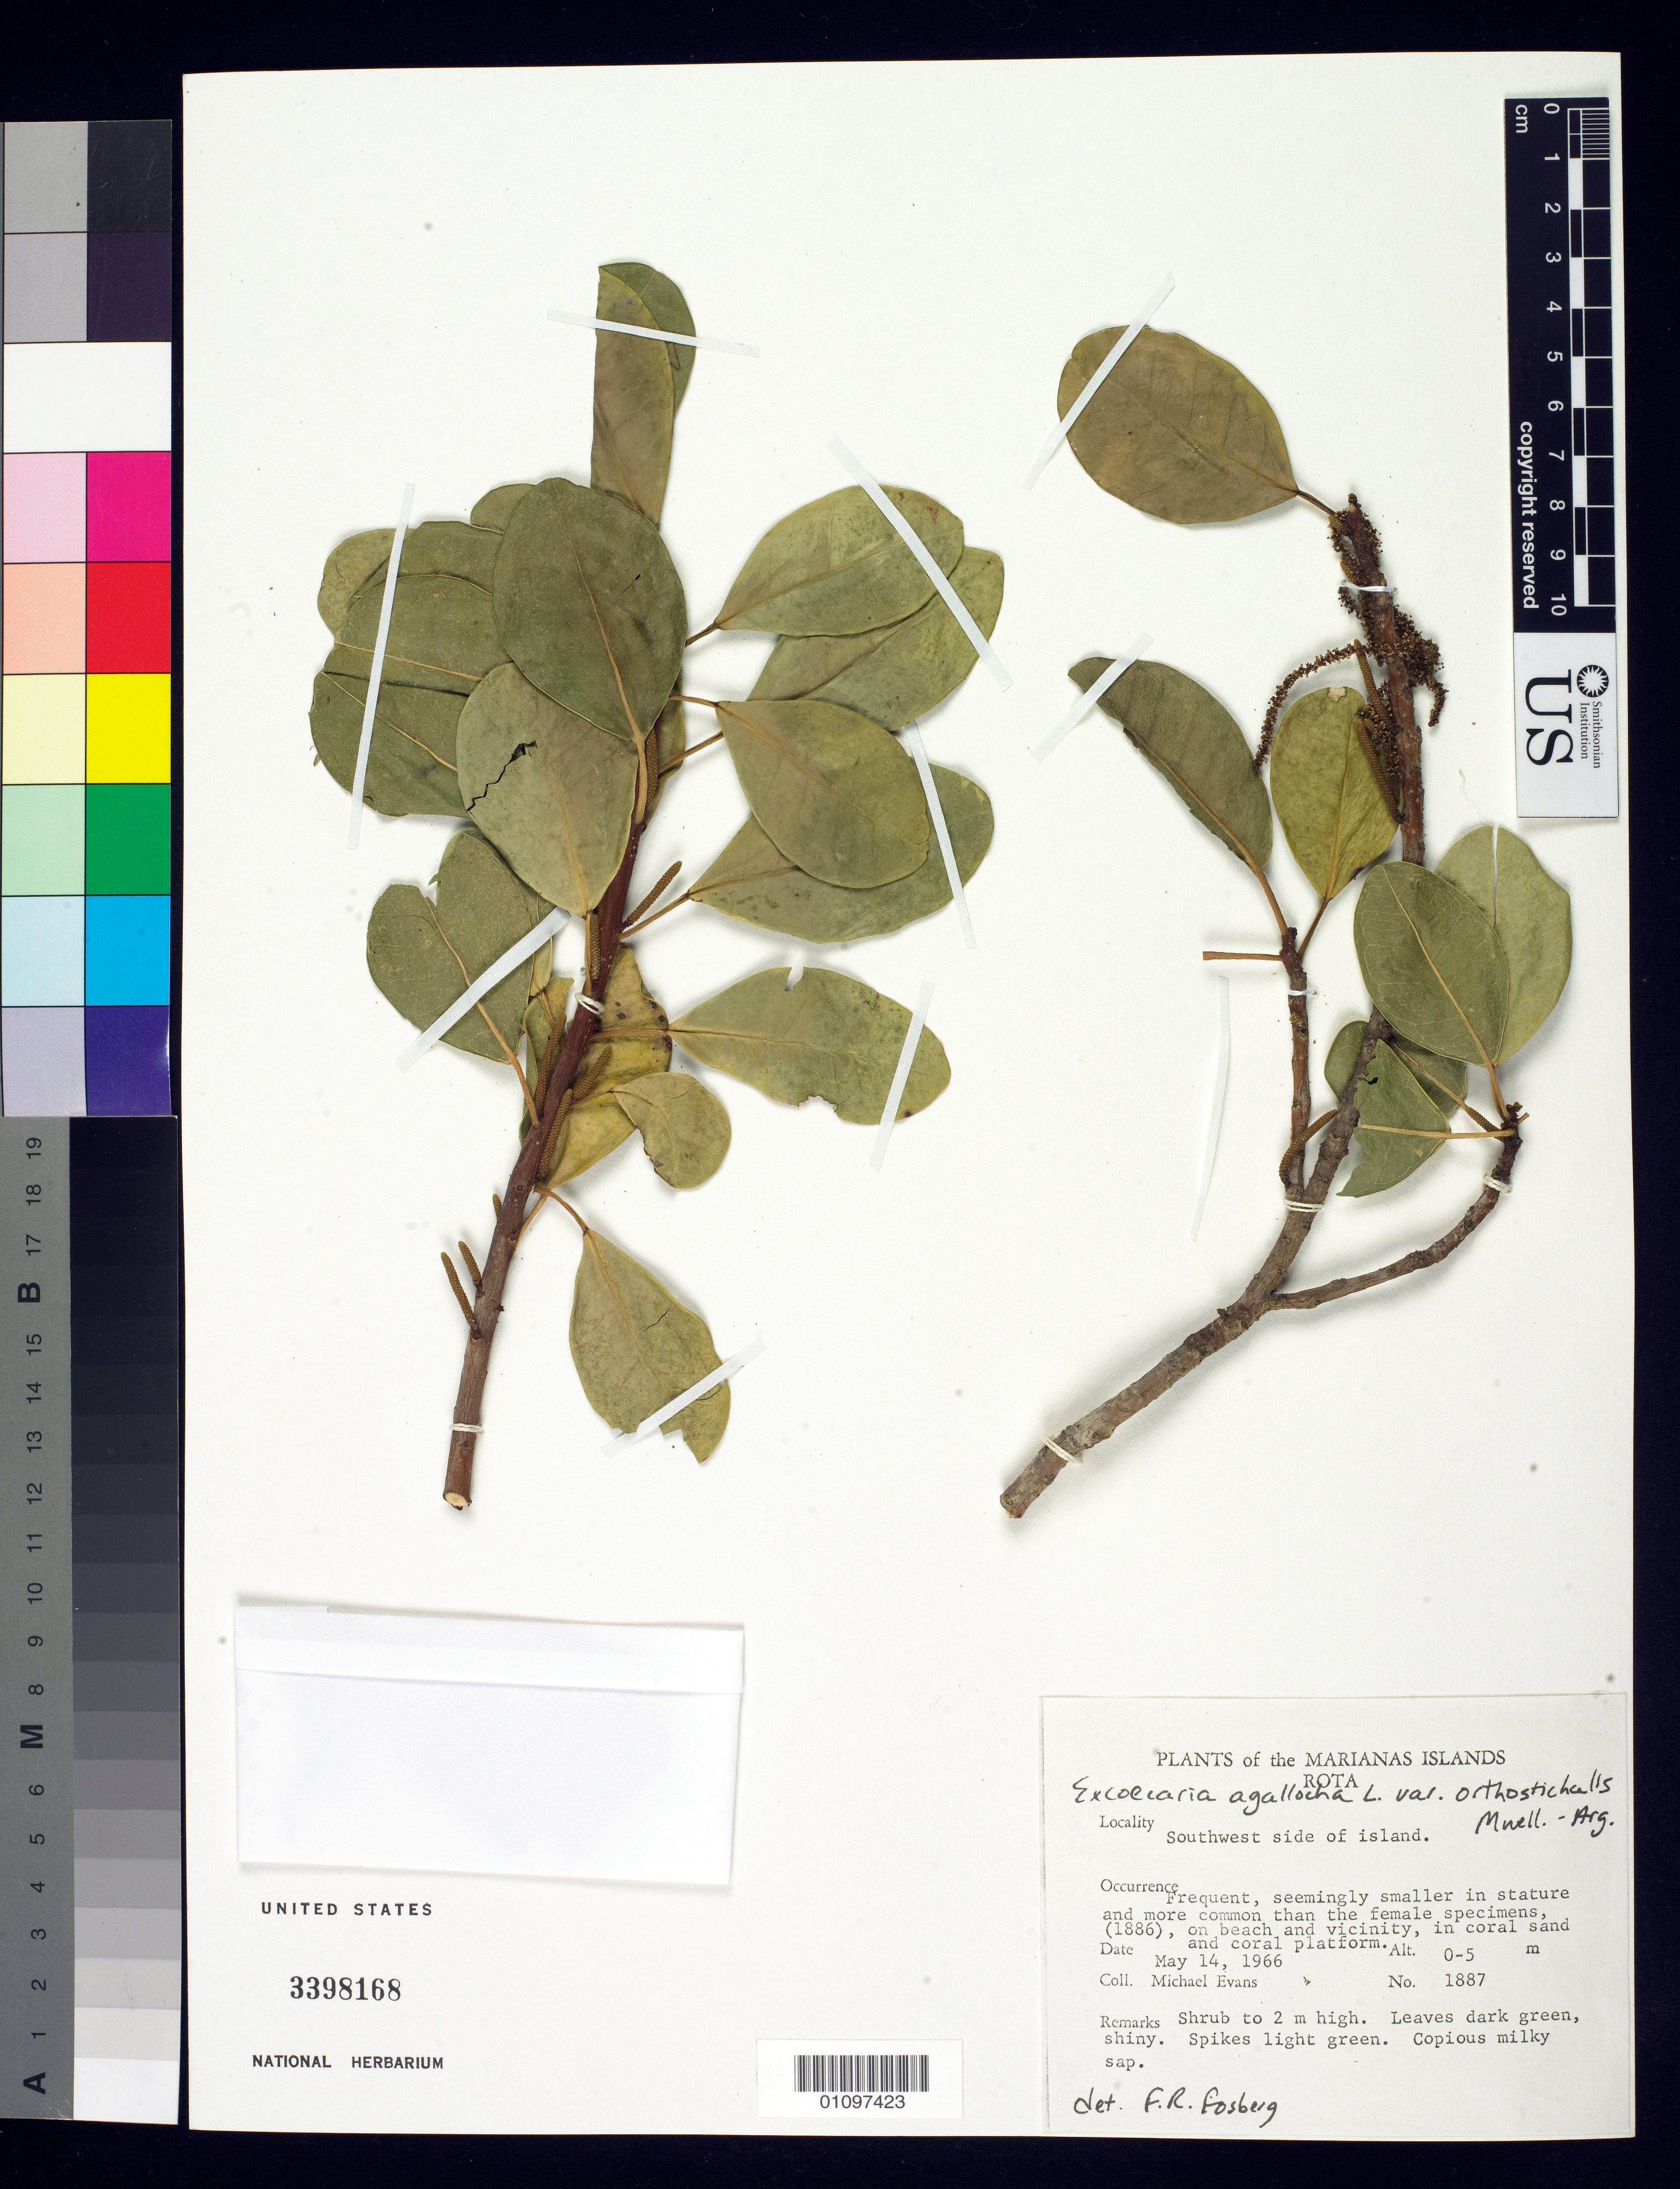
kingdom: Plantae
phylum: Tracheophyta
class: Magnoliopsida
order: Malpighiales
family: Euphorbiaceae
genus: Excoecaria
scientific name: Excoecaria agallocha var. orthostichalis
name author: Müll. Arg.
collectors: M. Evans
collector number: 1887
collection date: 1966-05-14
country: Northern Mariana Islands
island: Rota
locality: Rota, southwest side of island.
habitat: on beach and vicinity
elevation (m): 0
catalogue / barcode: US 3398168